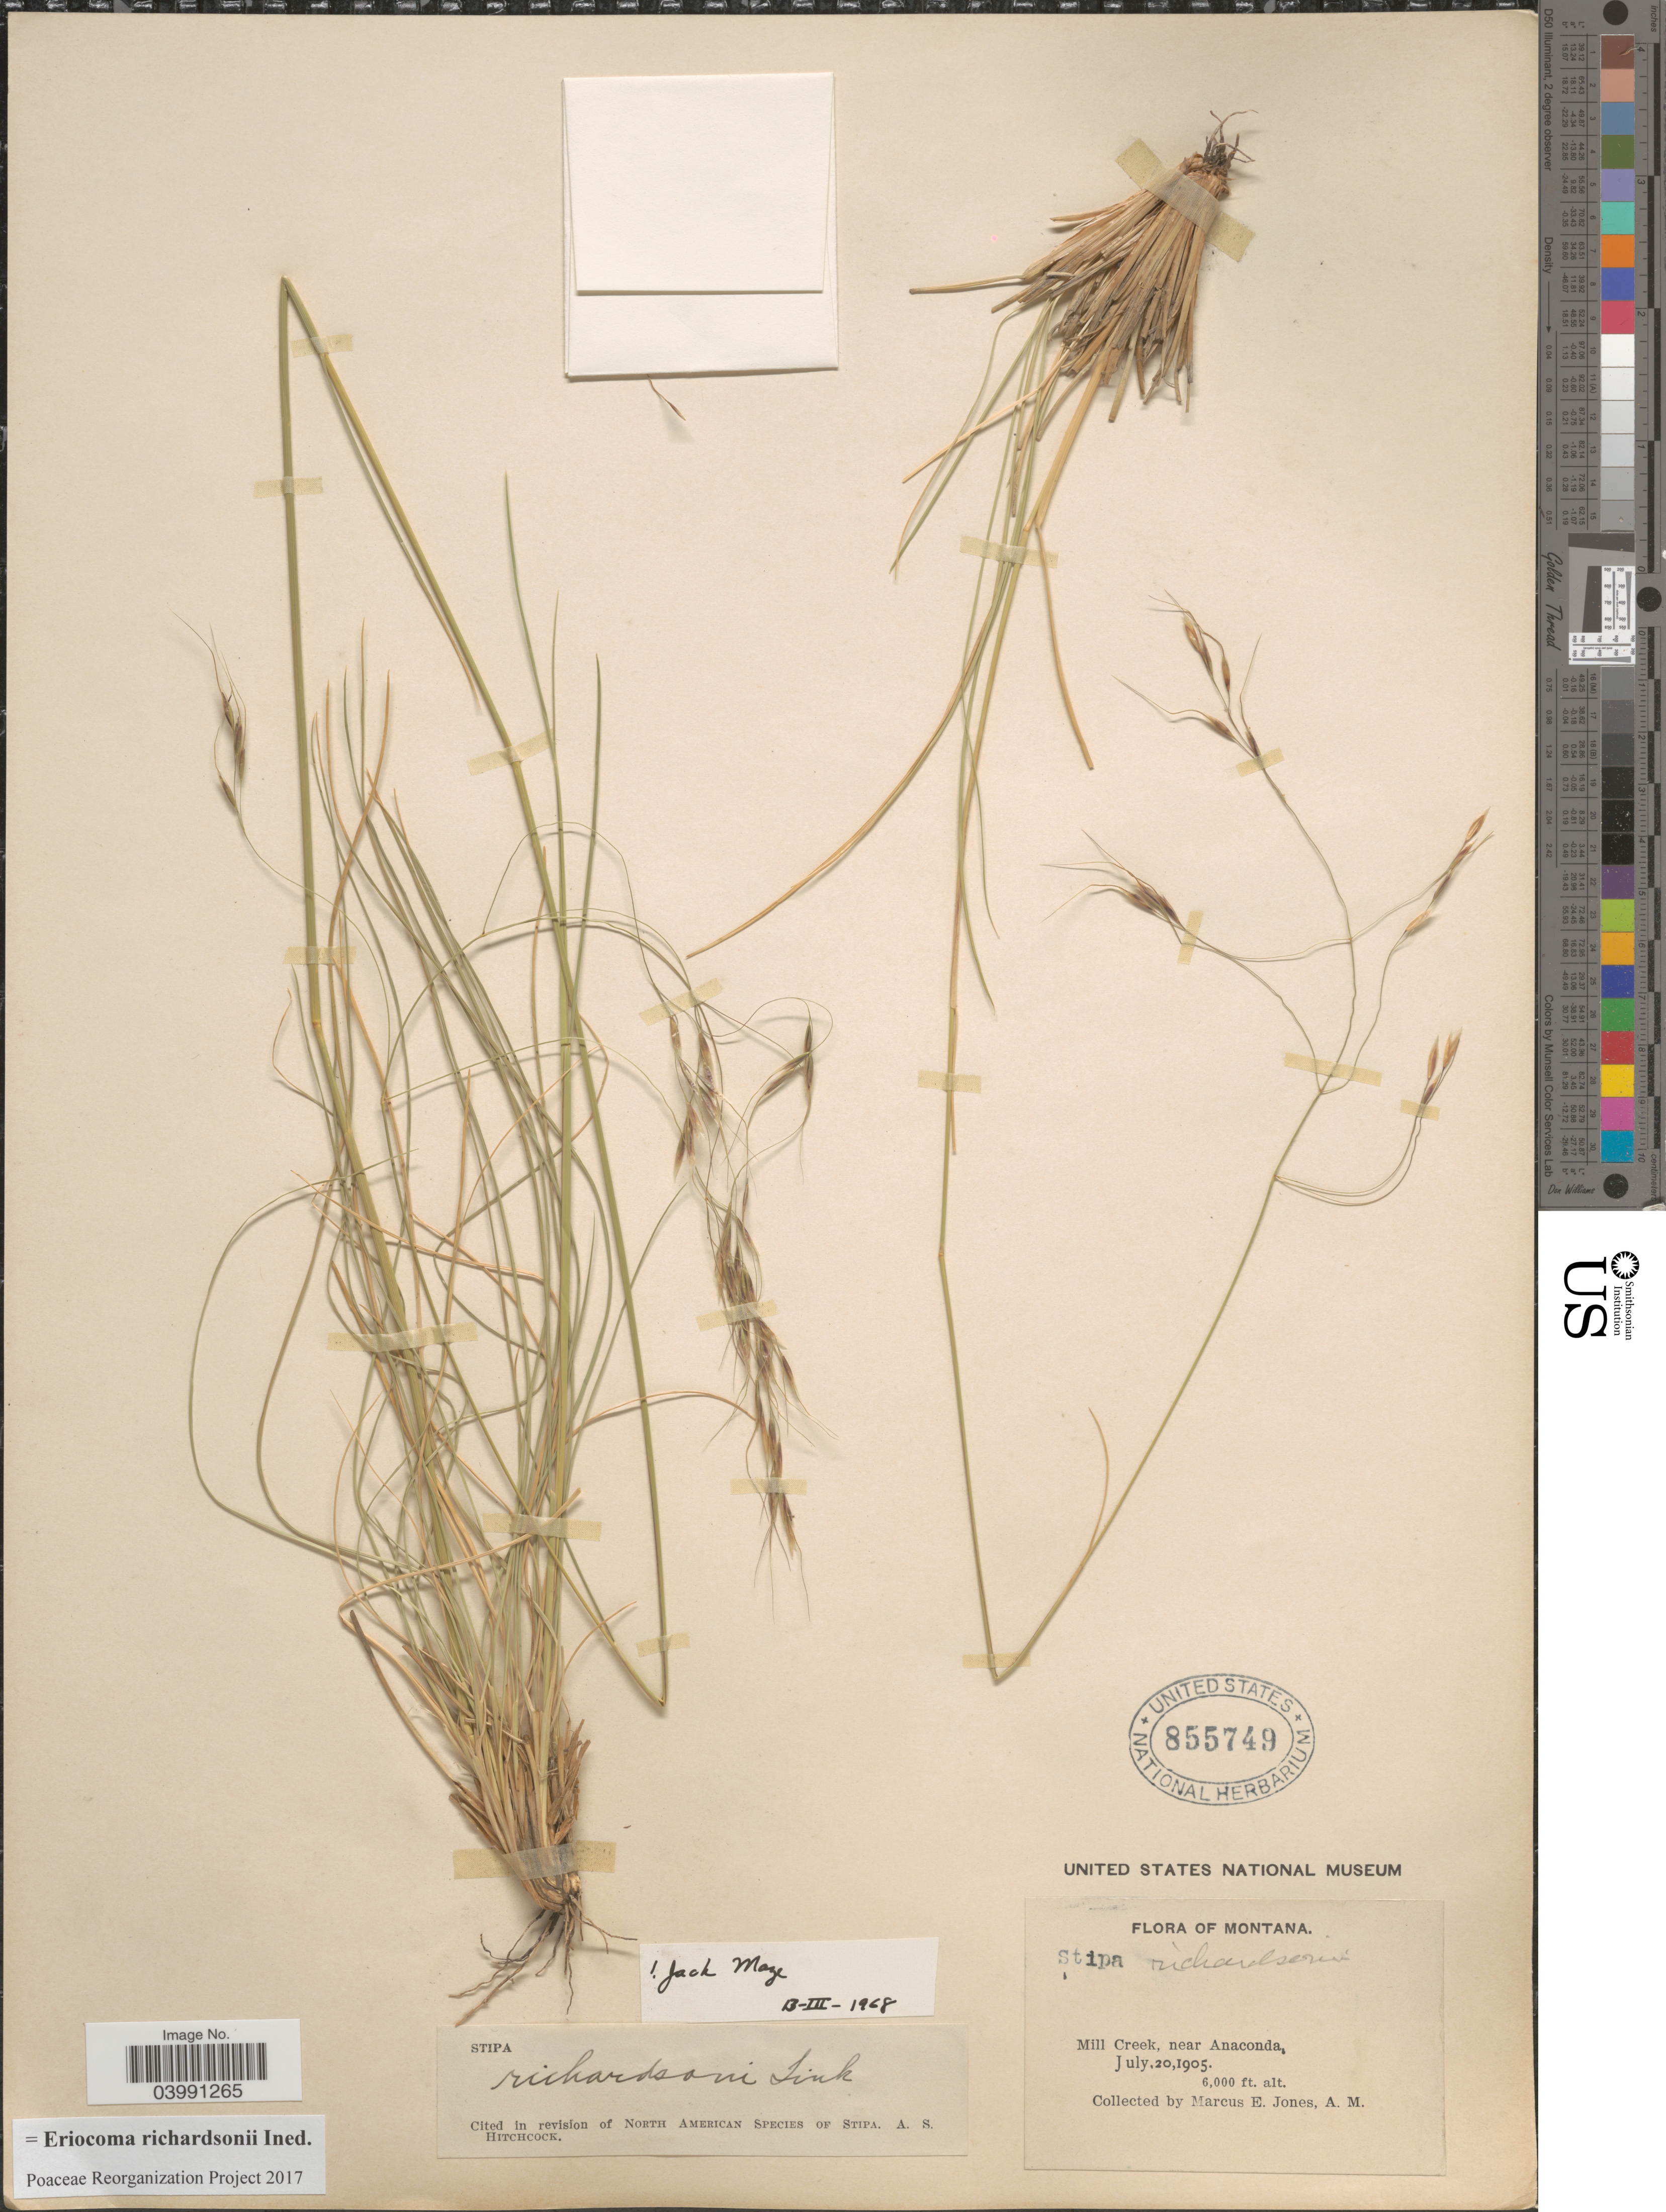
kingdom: Plantae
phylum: Tracheophyta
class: Liliopsida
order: Poales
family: Poaceae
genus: Eriocoma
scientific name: Eriocoma richardsonii ined.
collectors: M. E. Jones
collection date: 1905-07-20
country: United States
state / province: Montana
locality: Mill Creek, near Anaconda.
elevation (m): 1829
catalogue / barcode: US 855749